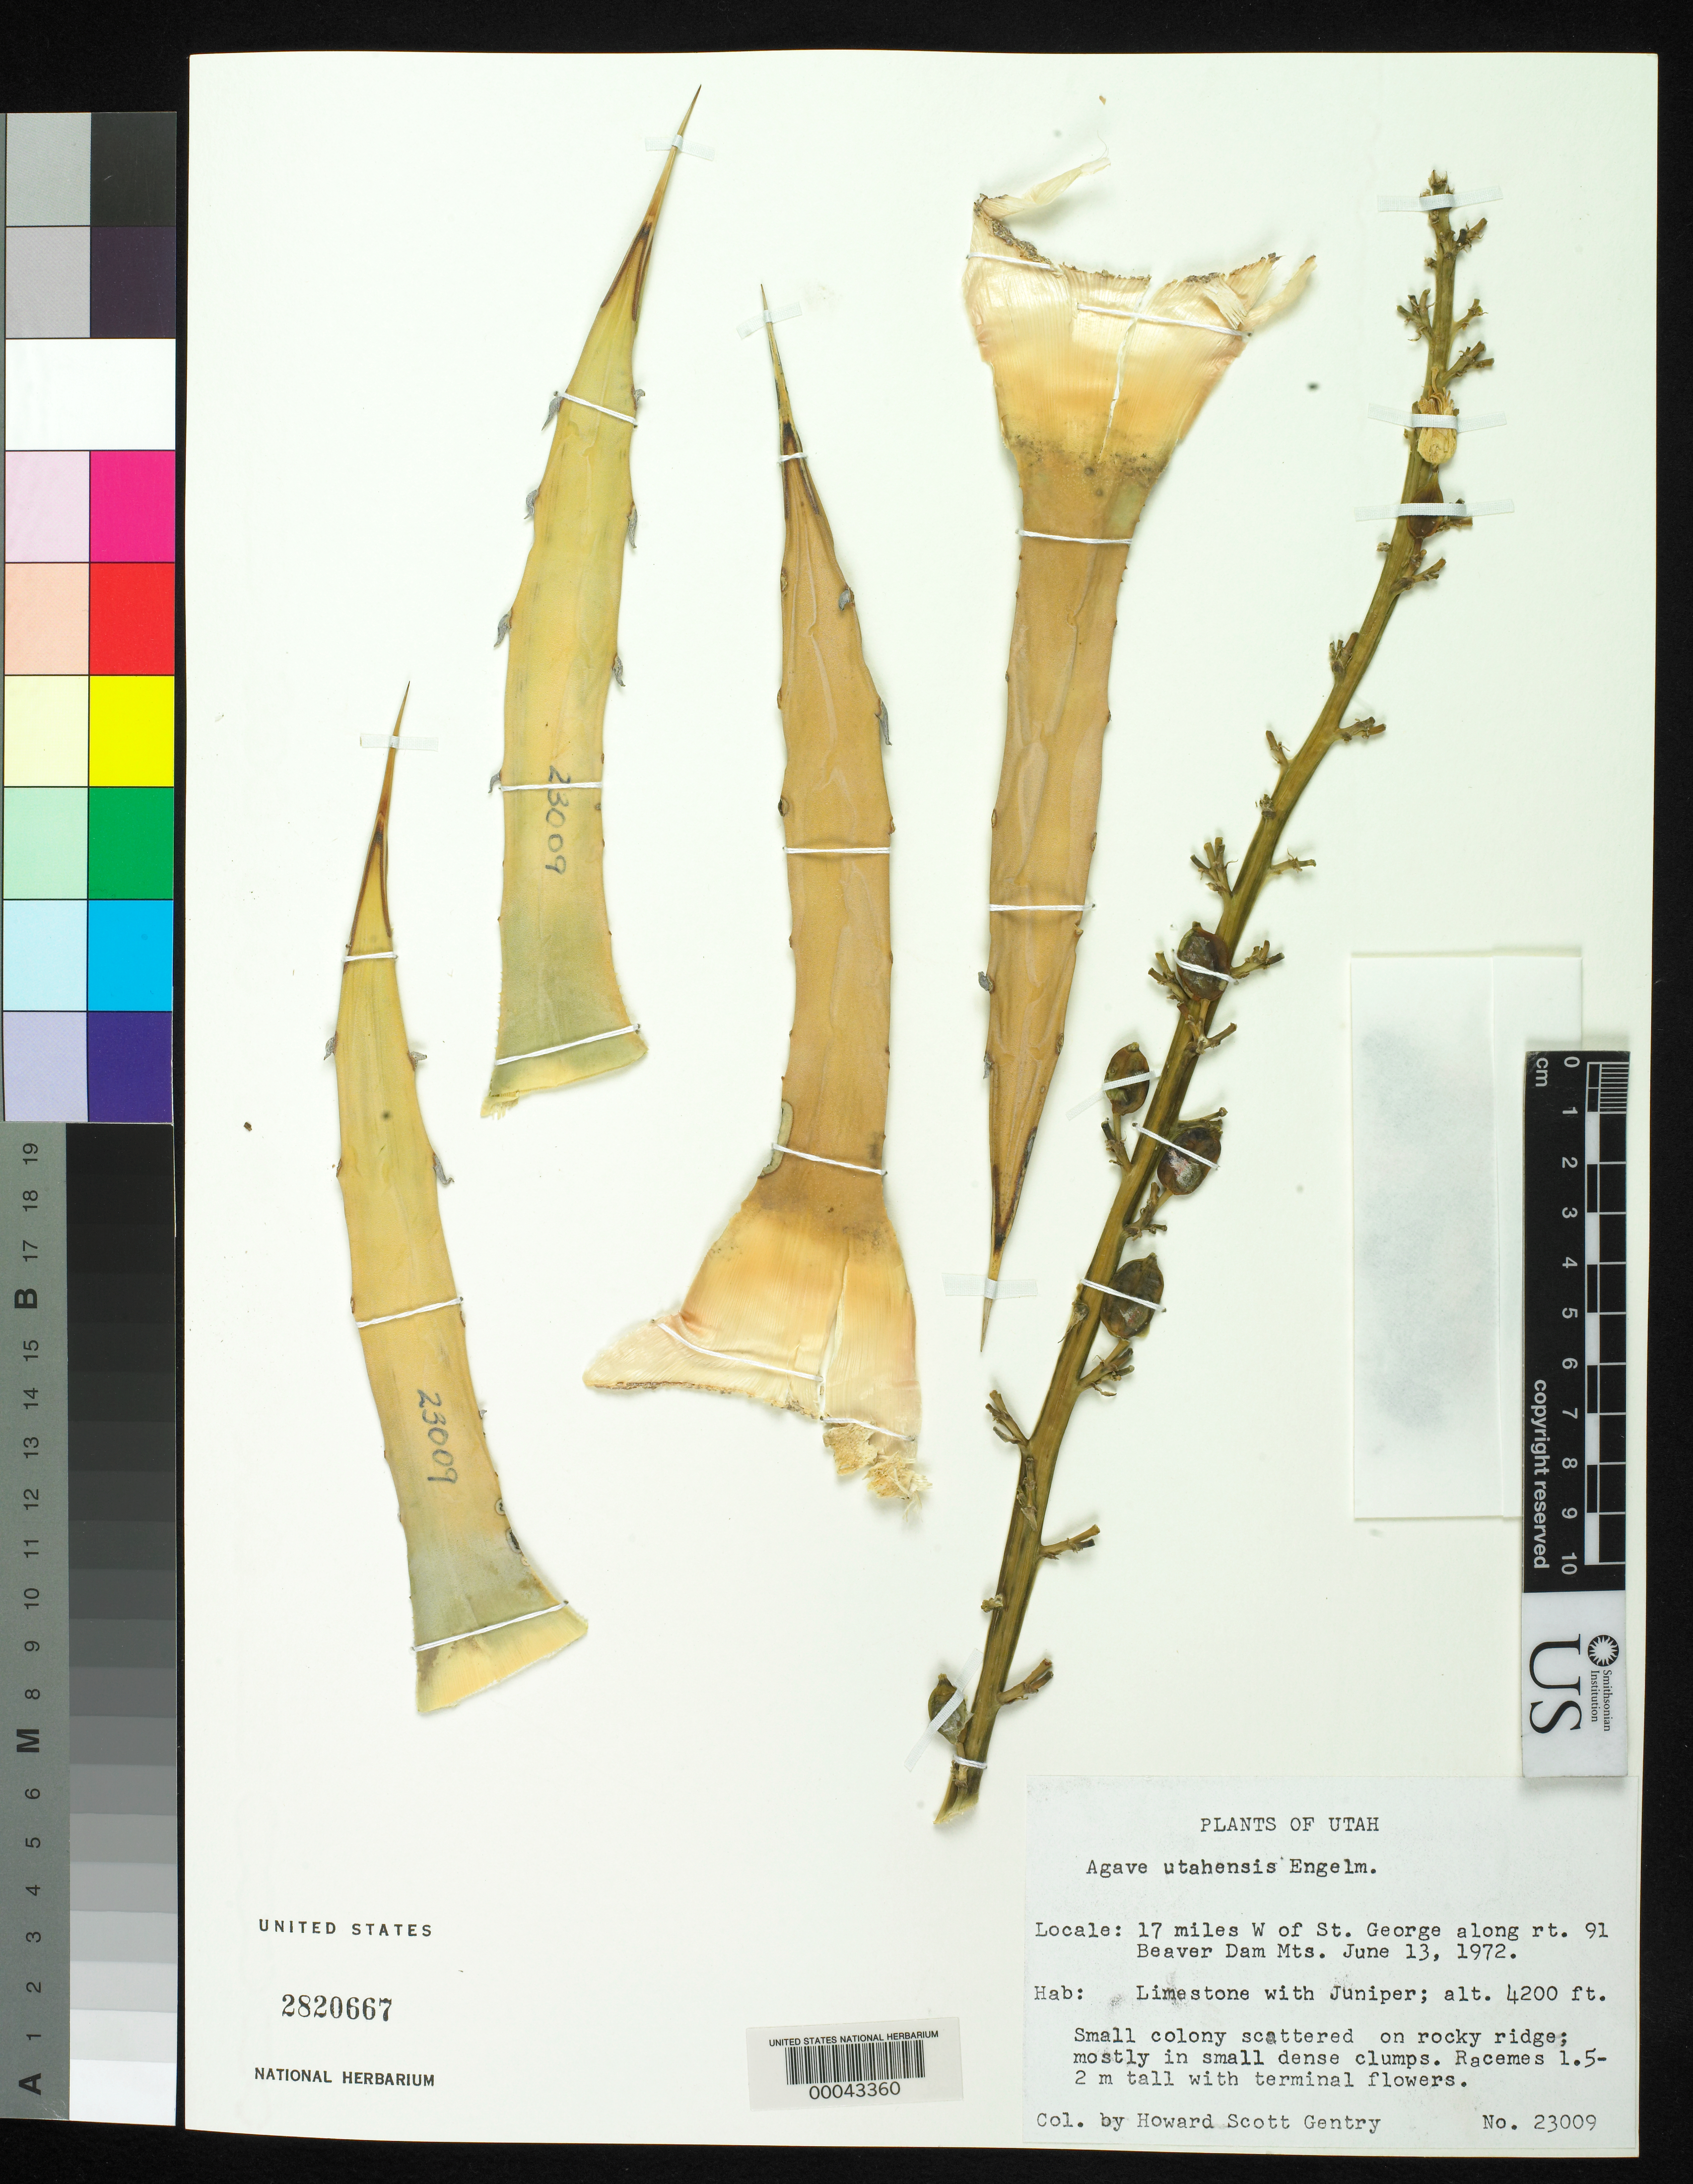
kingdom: Plantae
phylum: Tracheophyta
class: Liliopsida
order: Asparagales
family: Asparagaceae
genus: Agave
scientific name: Agave utahensis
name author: Engelm.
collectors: H. S. Gentry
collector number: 23009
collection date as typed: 13 Jun 1972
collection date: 1972-06-13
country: United States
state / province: Utah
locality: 17 mi w of st george along rt 91, beaver dam mts.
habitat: Limestone with juniper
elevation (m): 1280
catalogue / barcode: US 2820667